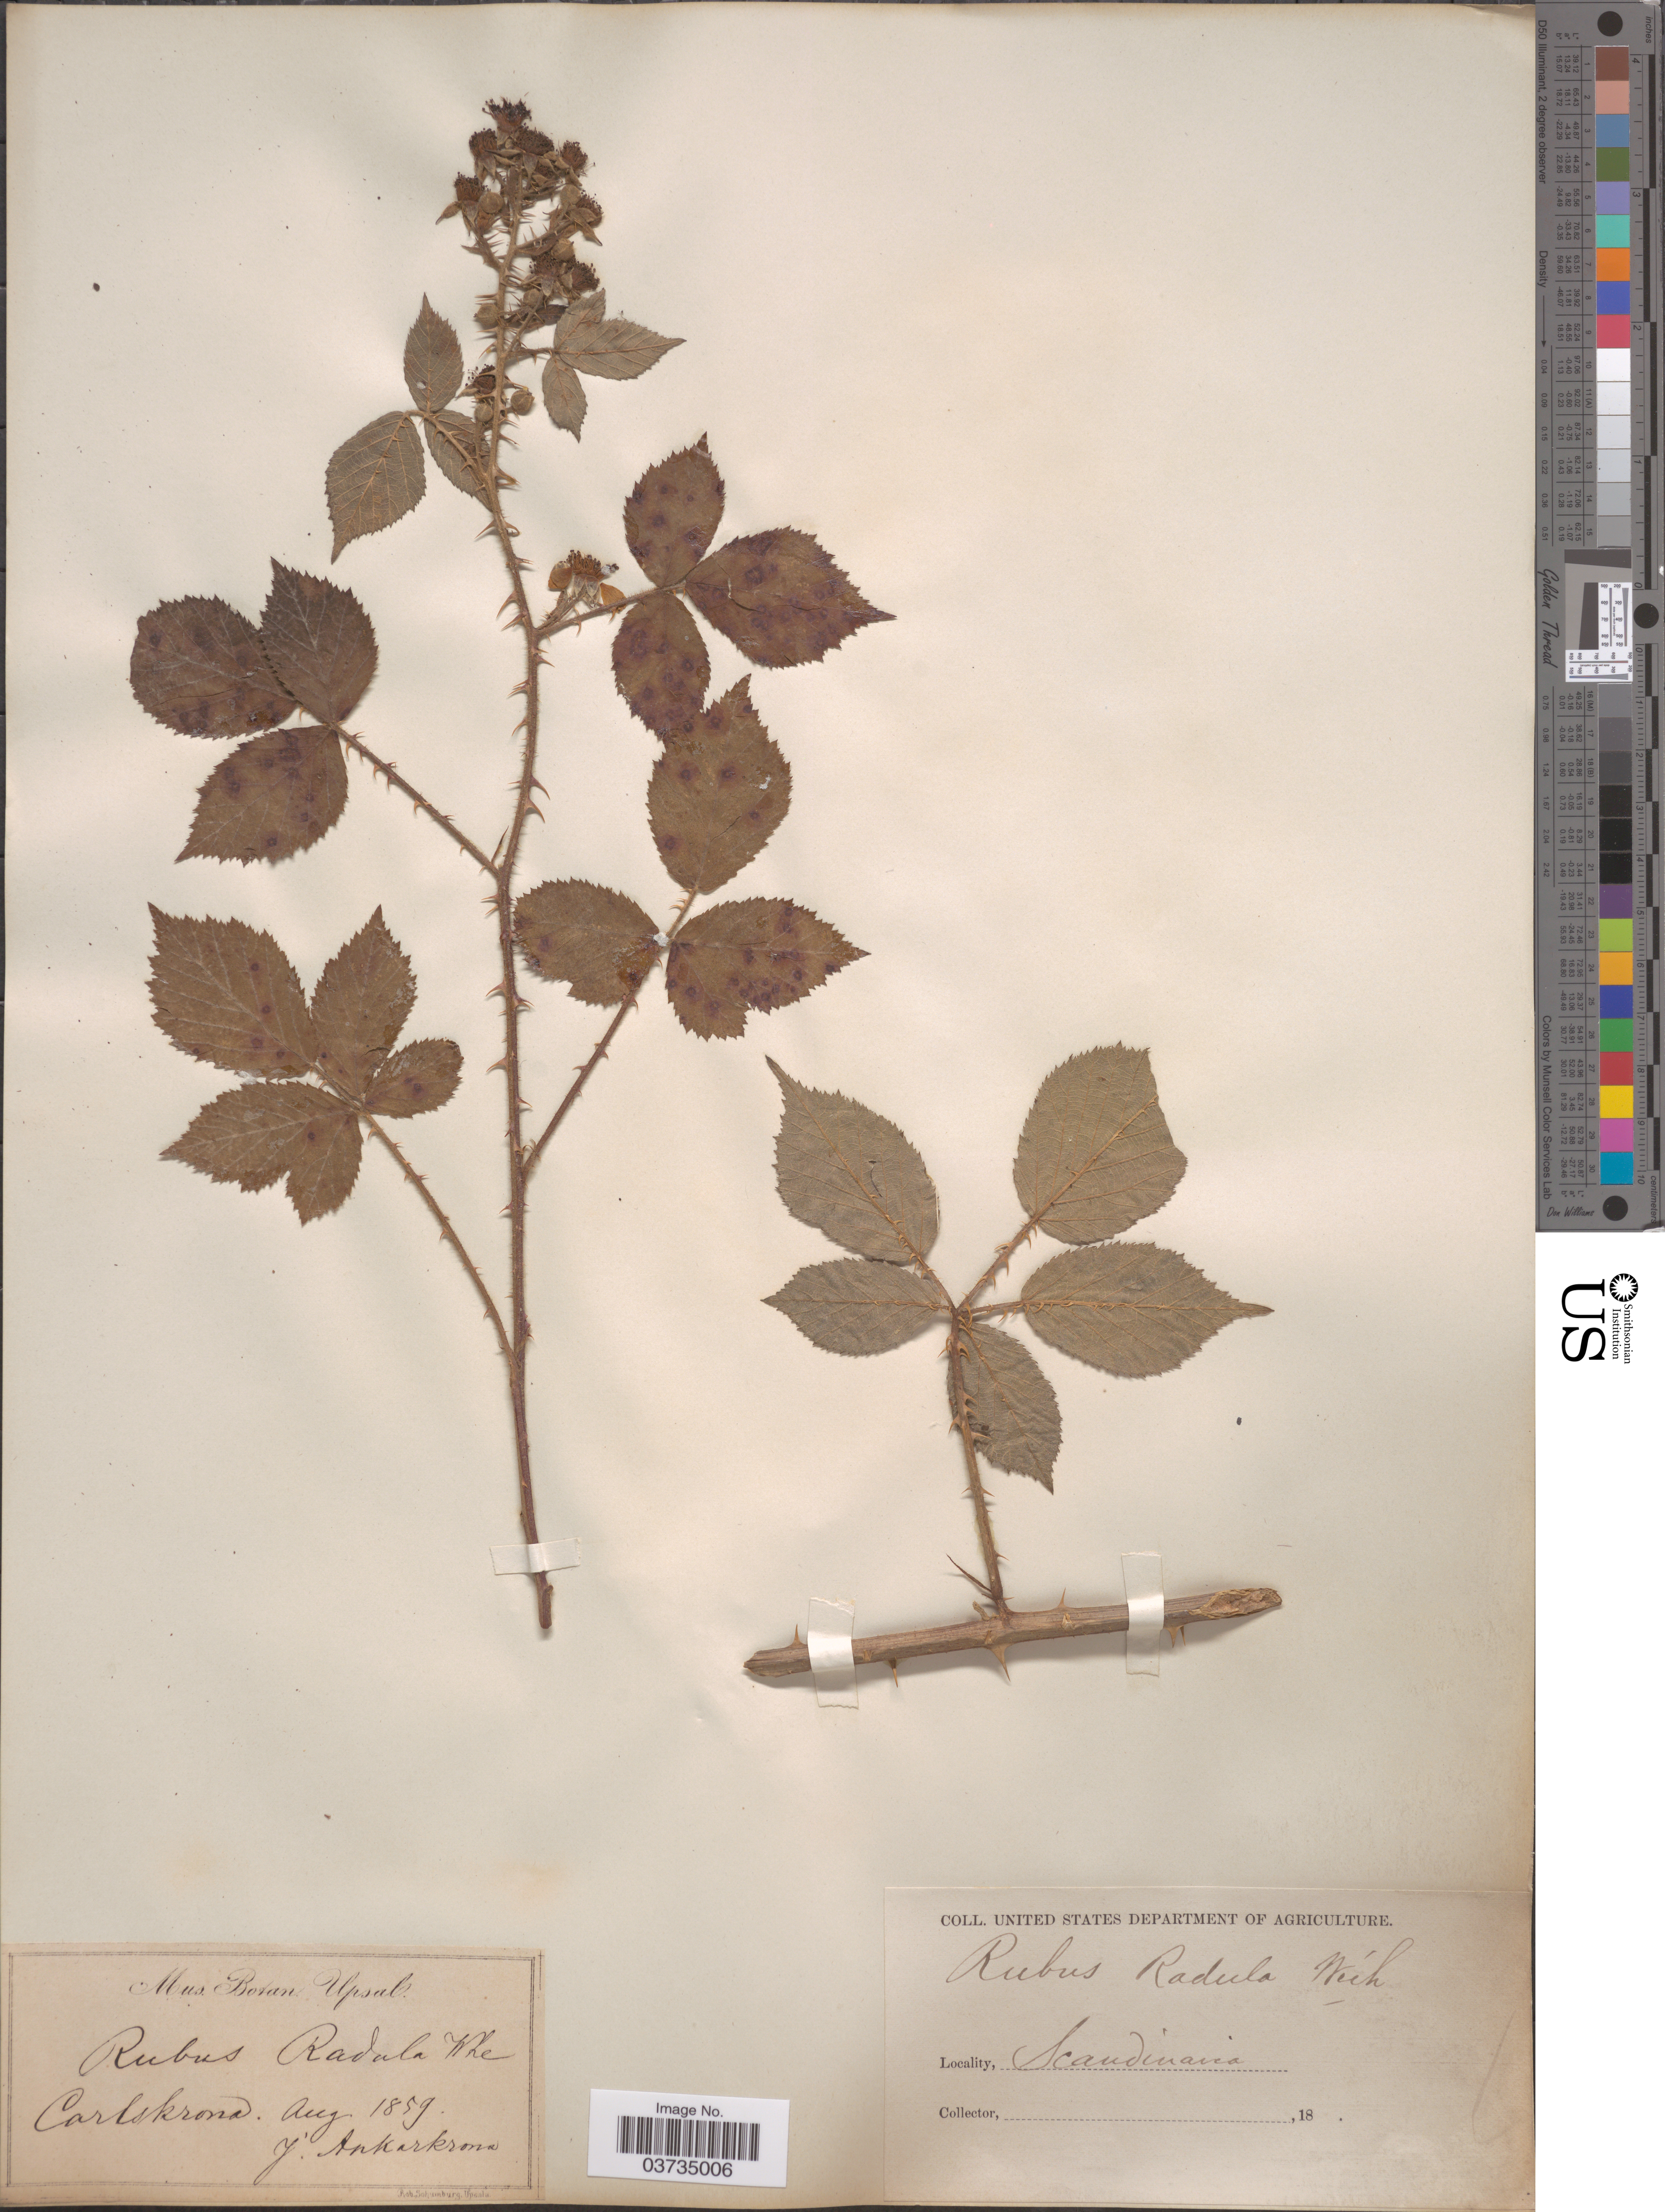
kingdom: Plantae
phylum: Tracheophyta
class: Magnoliopsida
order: Rosales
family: Rosaceae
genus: Rubus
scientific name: Rubus radula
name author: Weihe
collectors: J. Ankarkrona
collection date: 1859-08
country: Sweden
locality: Carlskrona. Scandinavia.